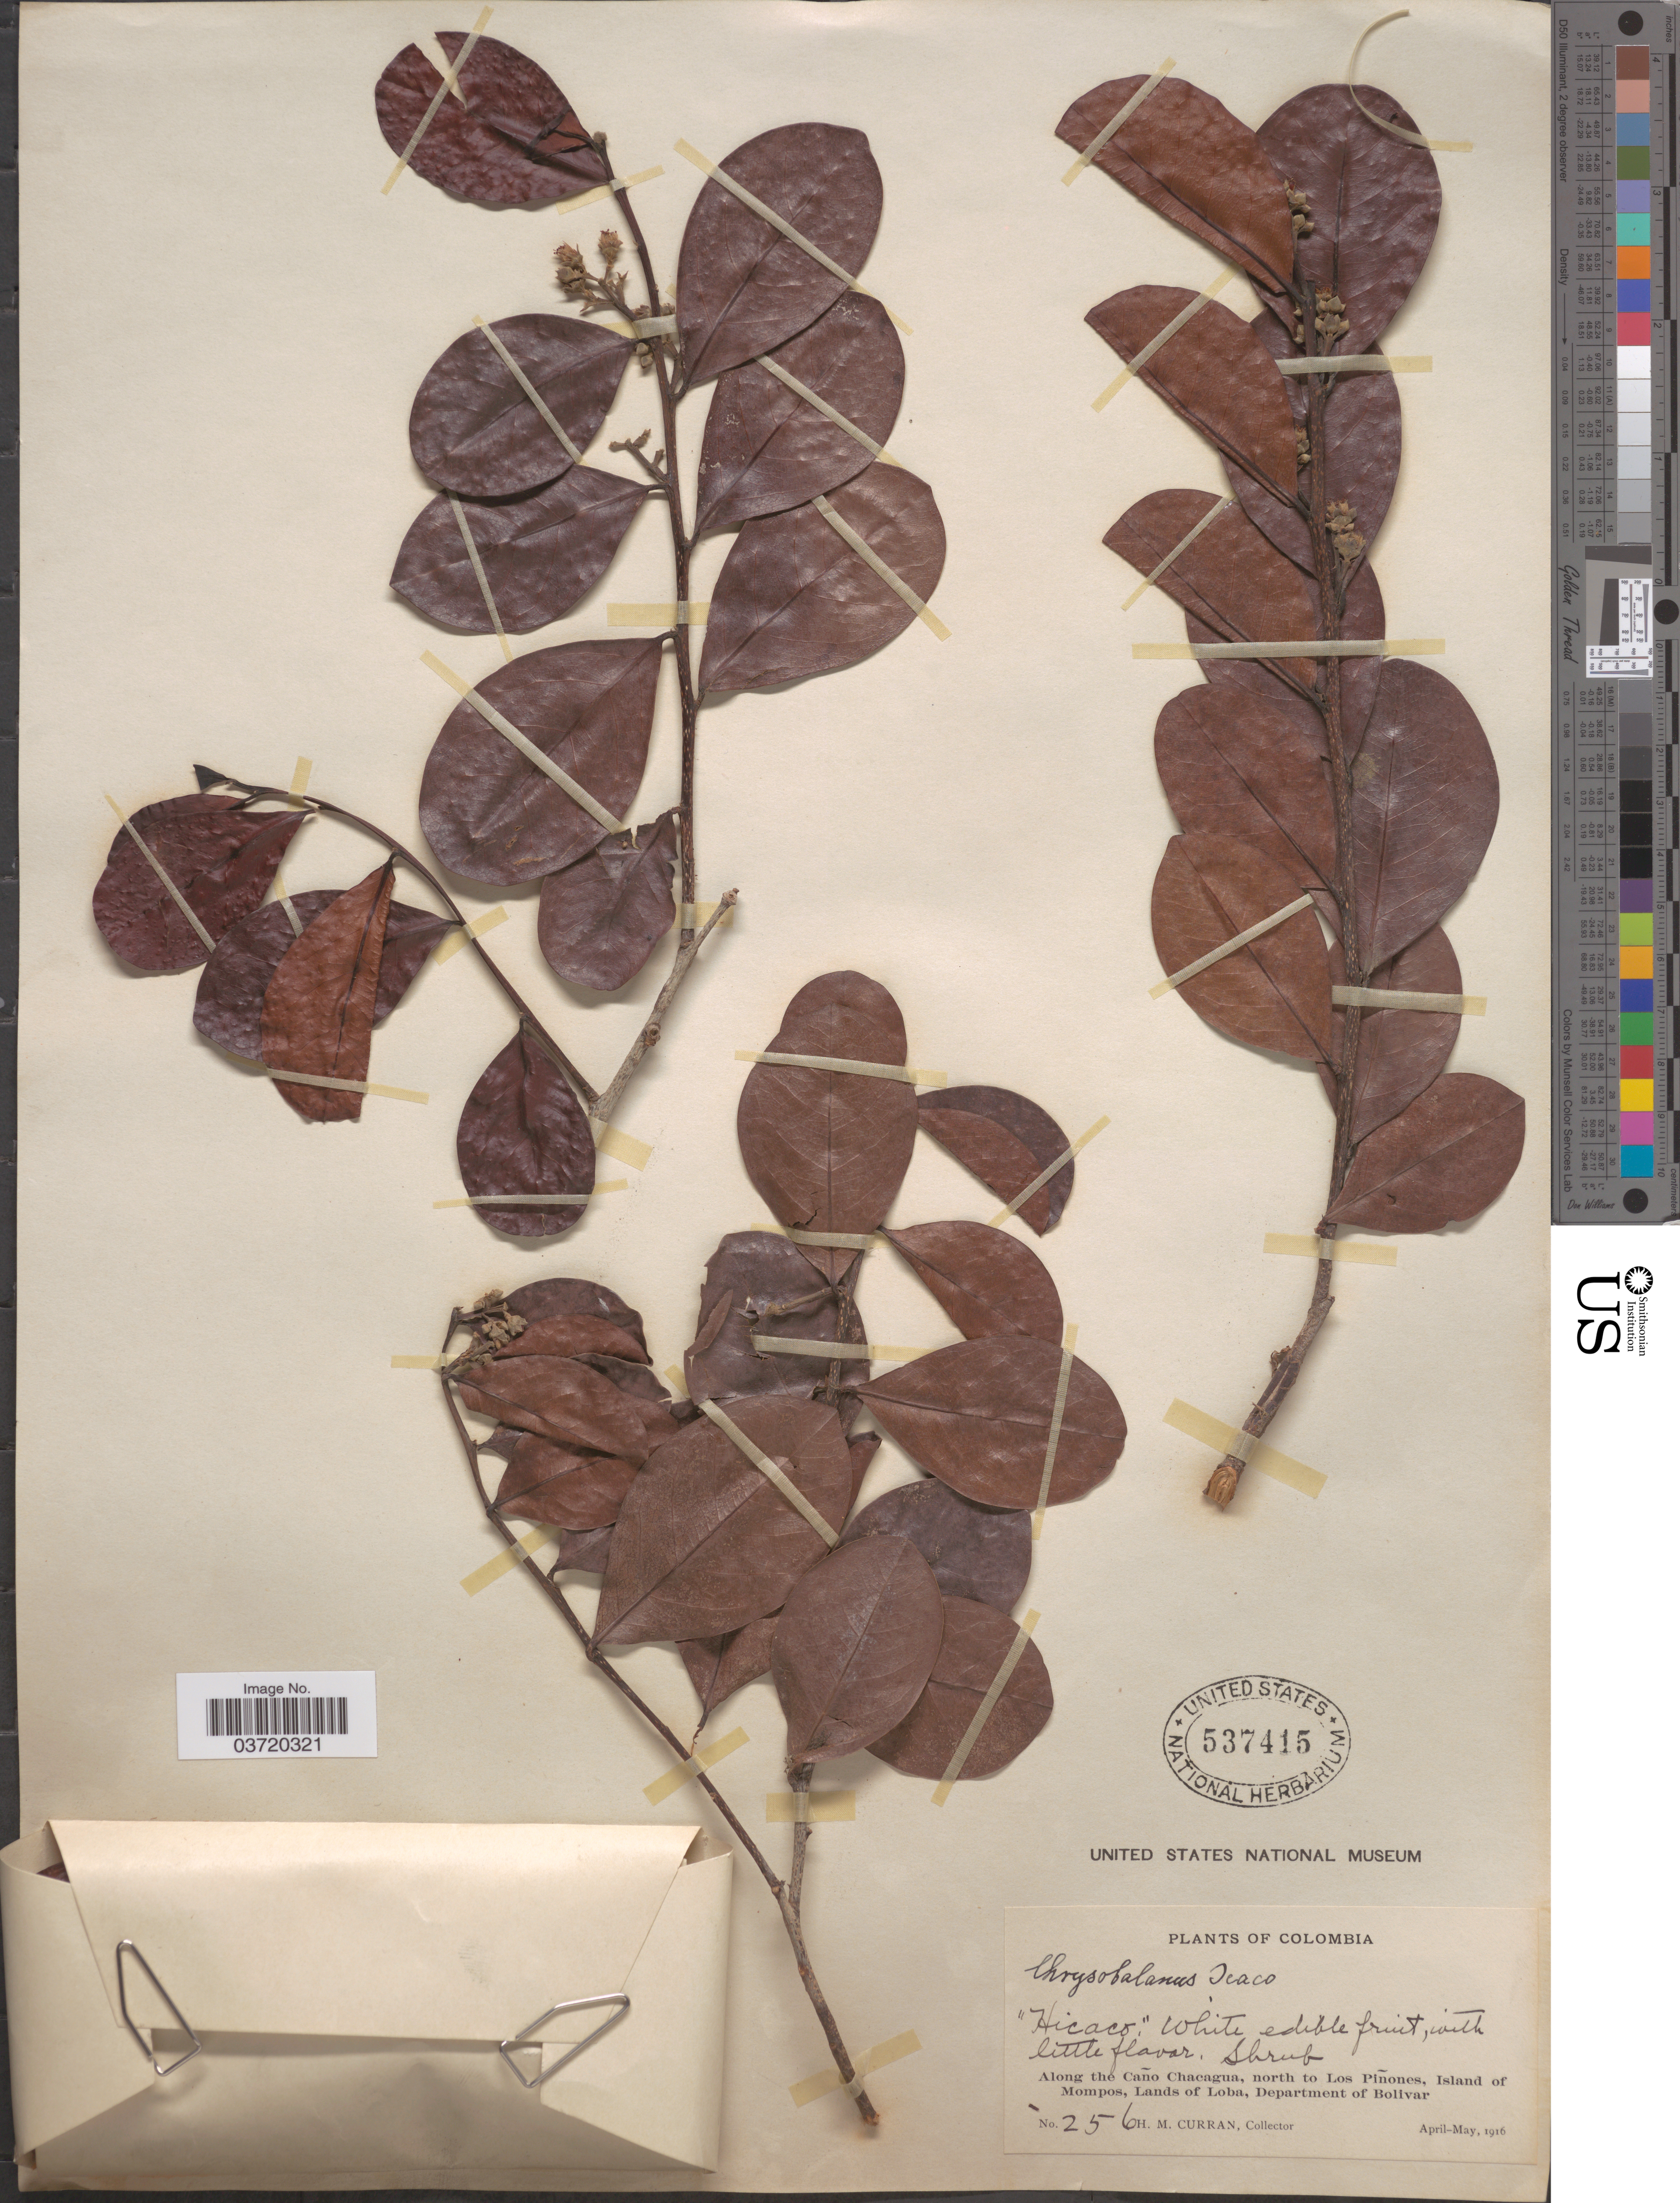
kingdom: Plantae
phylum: Tracheophyta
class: Magnoliopsida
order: Malpighiales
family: Chrysobalanaceae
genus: Chrysobalanus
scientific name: Chrysobalanus icaco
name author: L.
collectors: H. M. Curran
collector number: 256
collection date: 1916-04/1916-05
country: Colombia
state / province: Bolívar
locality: Along the Caño Chacagua, north to Los Piñones, Island of Mompos, Lands of Loba, Department of Bolivar.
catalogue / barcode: US 537415